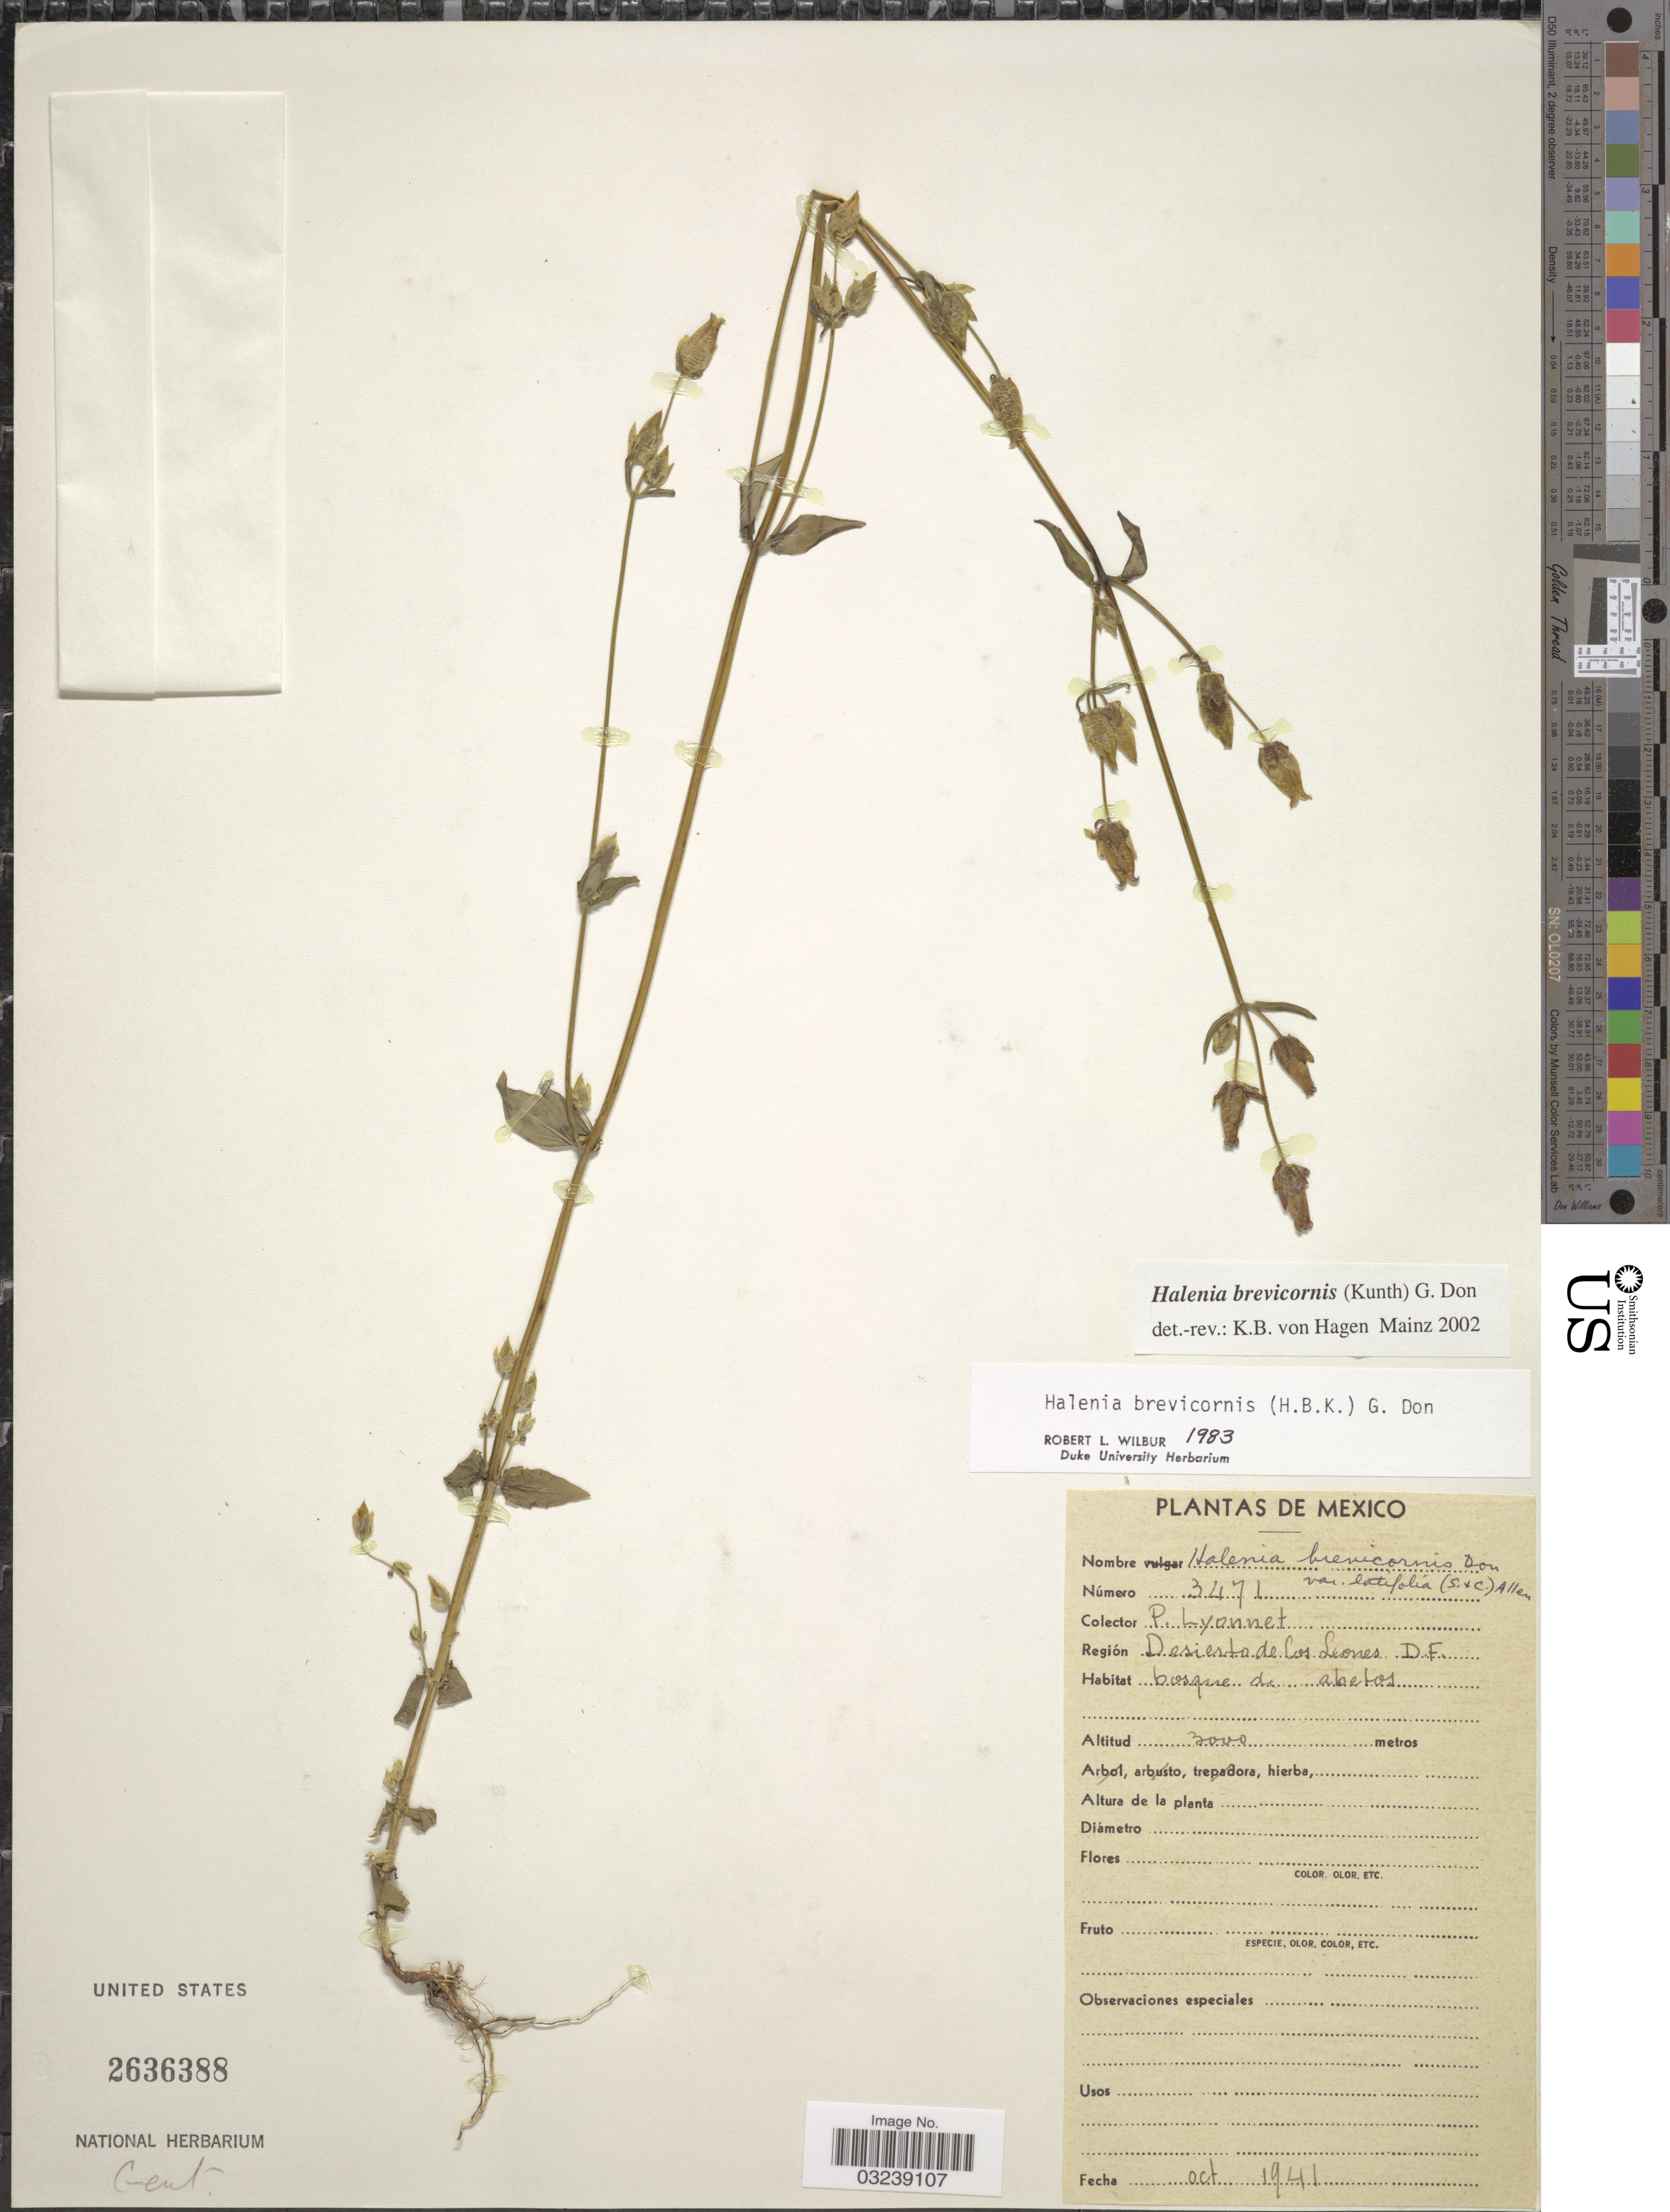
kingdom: Plantae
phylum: Tracheophyta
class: Magnoliopsida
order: Gentianales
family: Gentianaceae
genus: Halenia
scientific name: Halenia brevicornis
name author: (Kunth) G. Don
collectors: P. Lyonnet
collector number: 3471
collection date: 1941-10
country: Mexico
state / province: Distrito Federal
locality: Región Desierto de Los Leones. DF.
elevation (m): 3000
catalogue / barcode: US 2636388